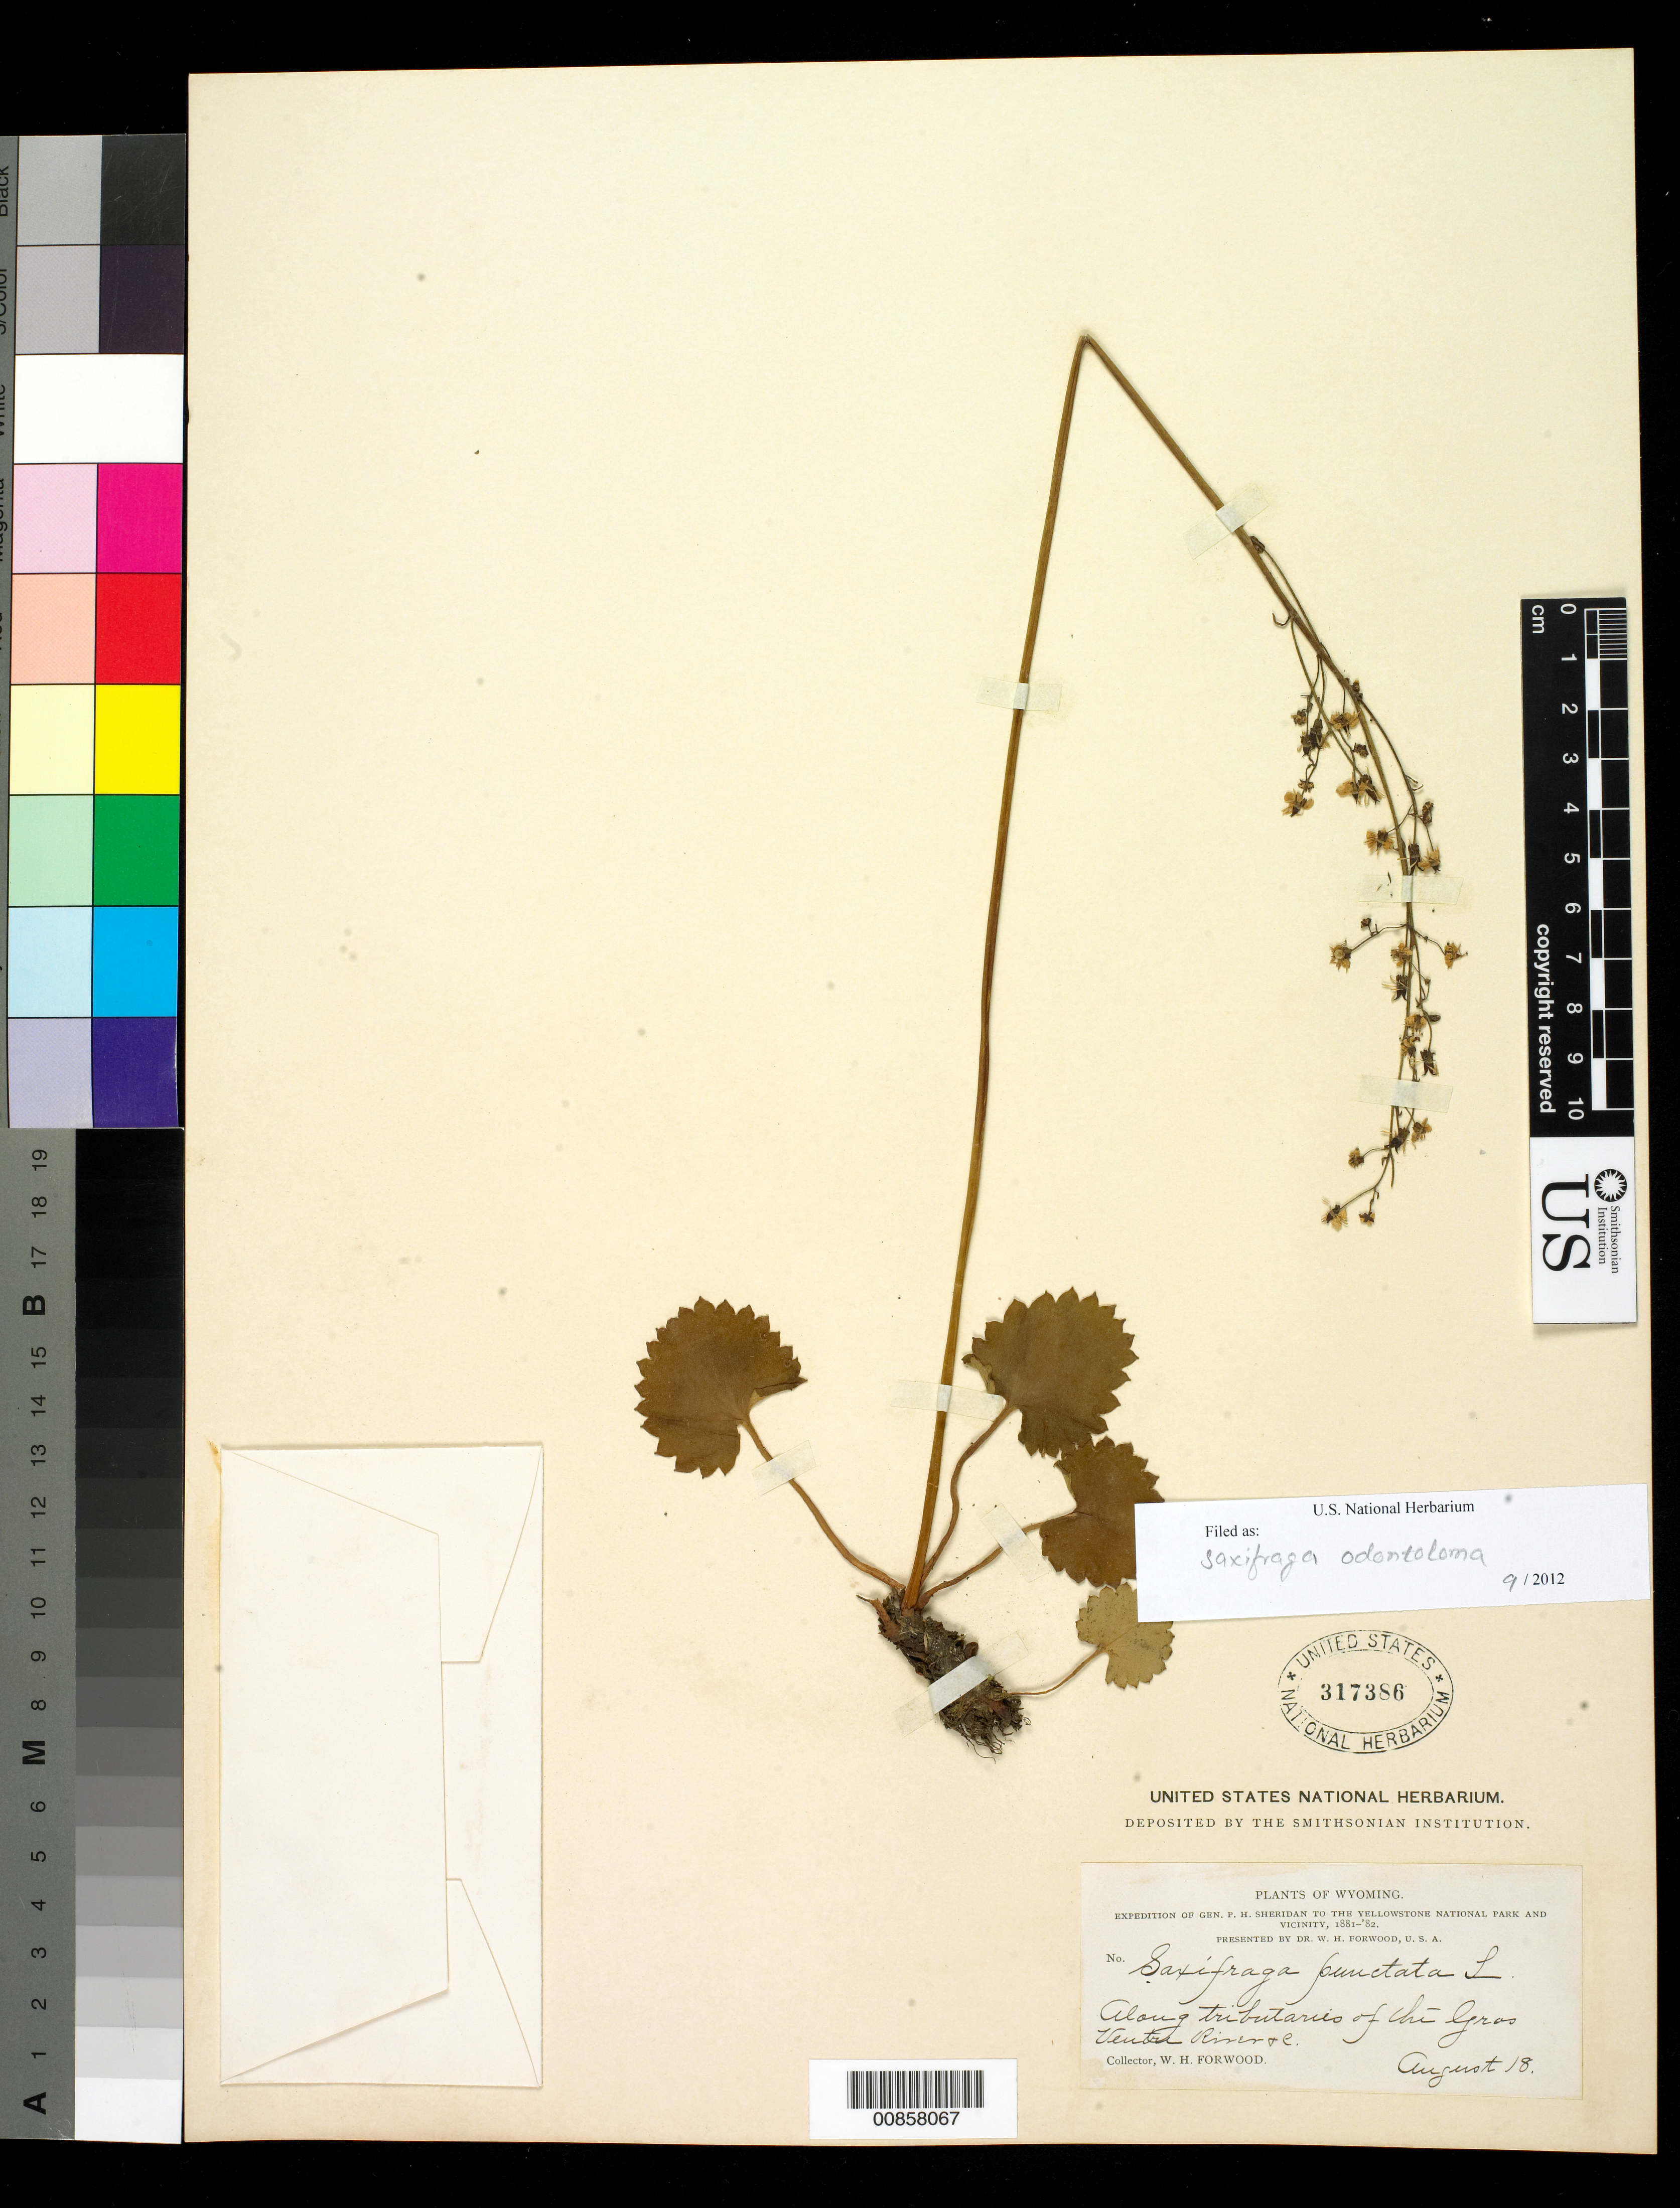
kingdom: Plantae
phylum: Tracheophyta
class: Magnoliopsida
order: Saxifragales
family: Saxifragaceae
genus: Micranthes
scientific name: Micranthes odontoloma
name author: (Piper) A. Heller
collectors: W. Forwood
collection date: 1881-08-18/1882-08-18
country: United States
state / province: Wyoming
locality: Along tributaries of the Gros Ventre River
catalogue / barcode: US 317386